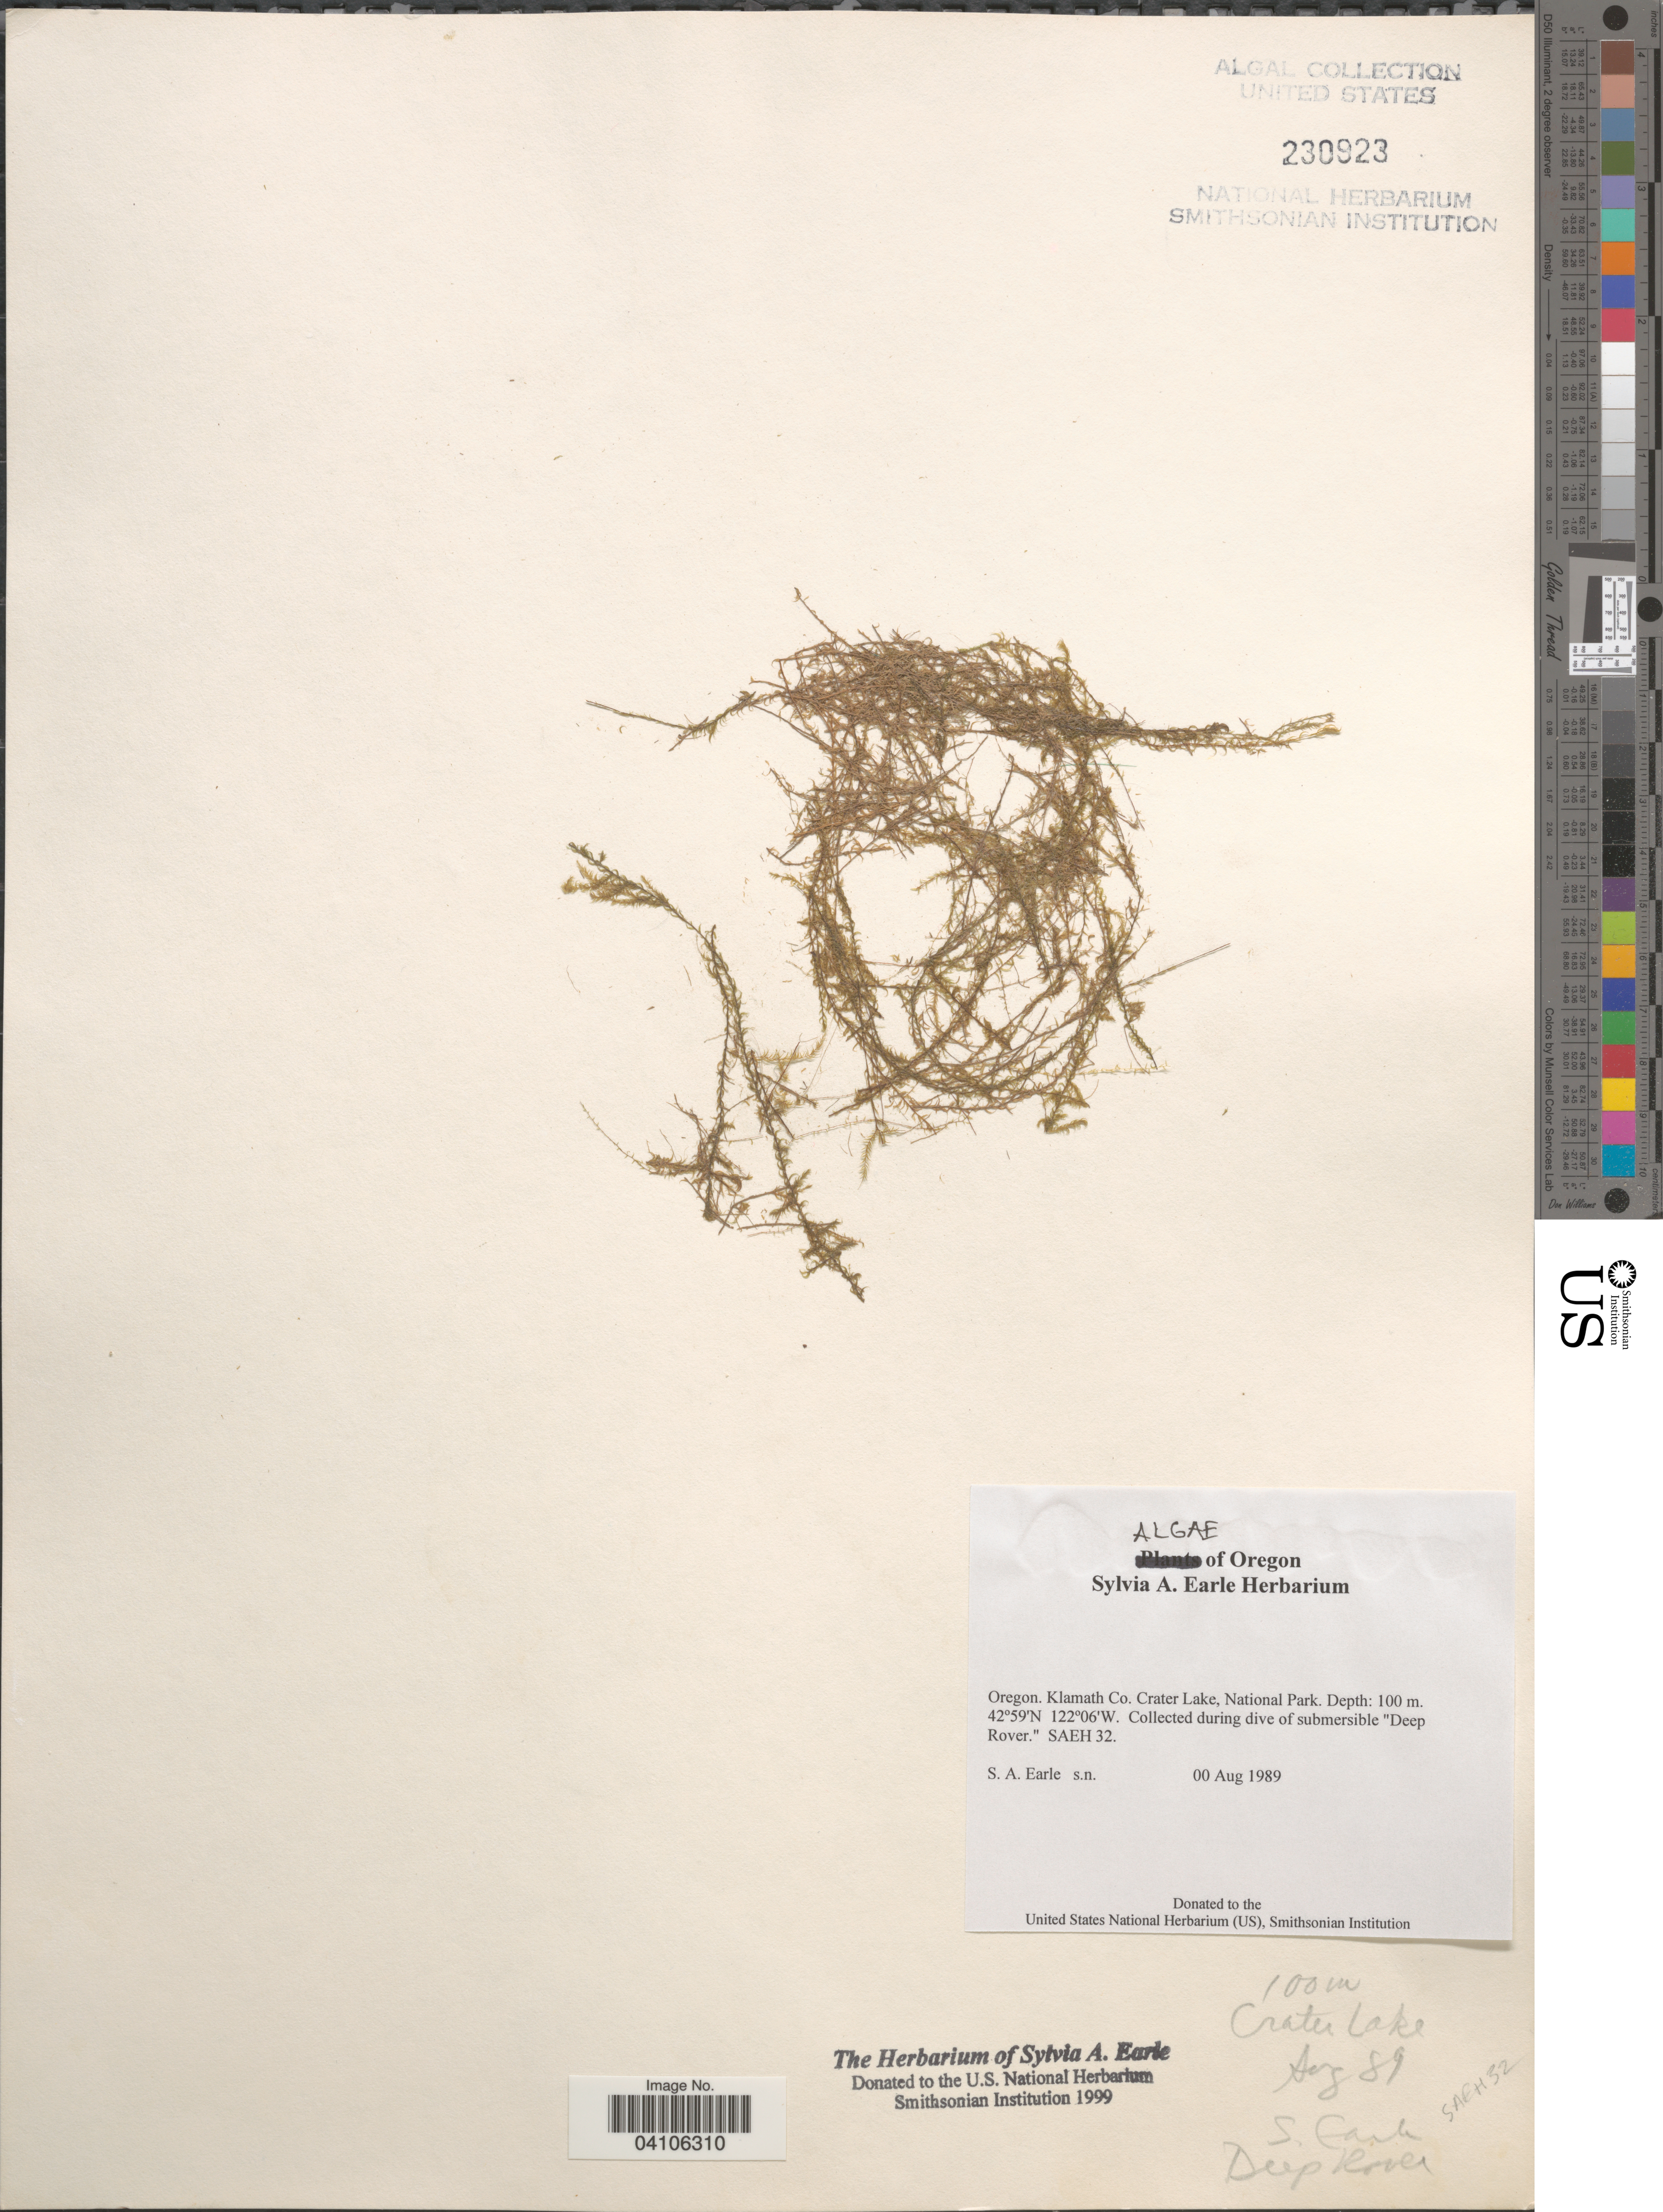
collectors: S. A. Earle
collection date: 1989-08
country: United States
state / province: Oregon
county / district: Klamath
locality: Klamath Co. Crater Lake, National Park. Collected during dive of submersible "Deep Rover". SAEH 32.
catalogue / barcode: US 230923